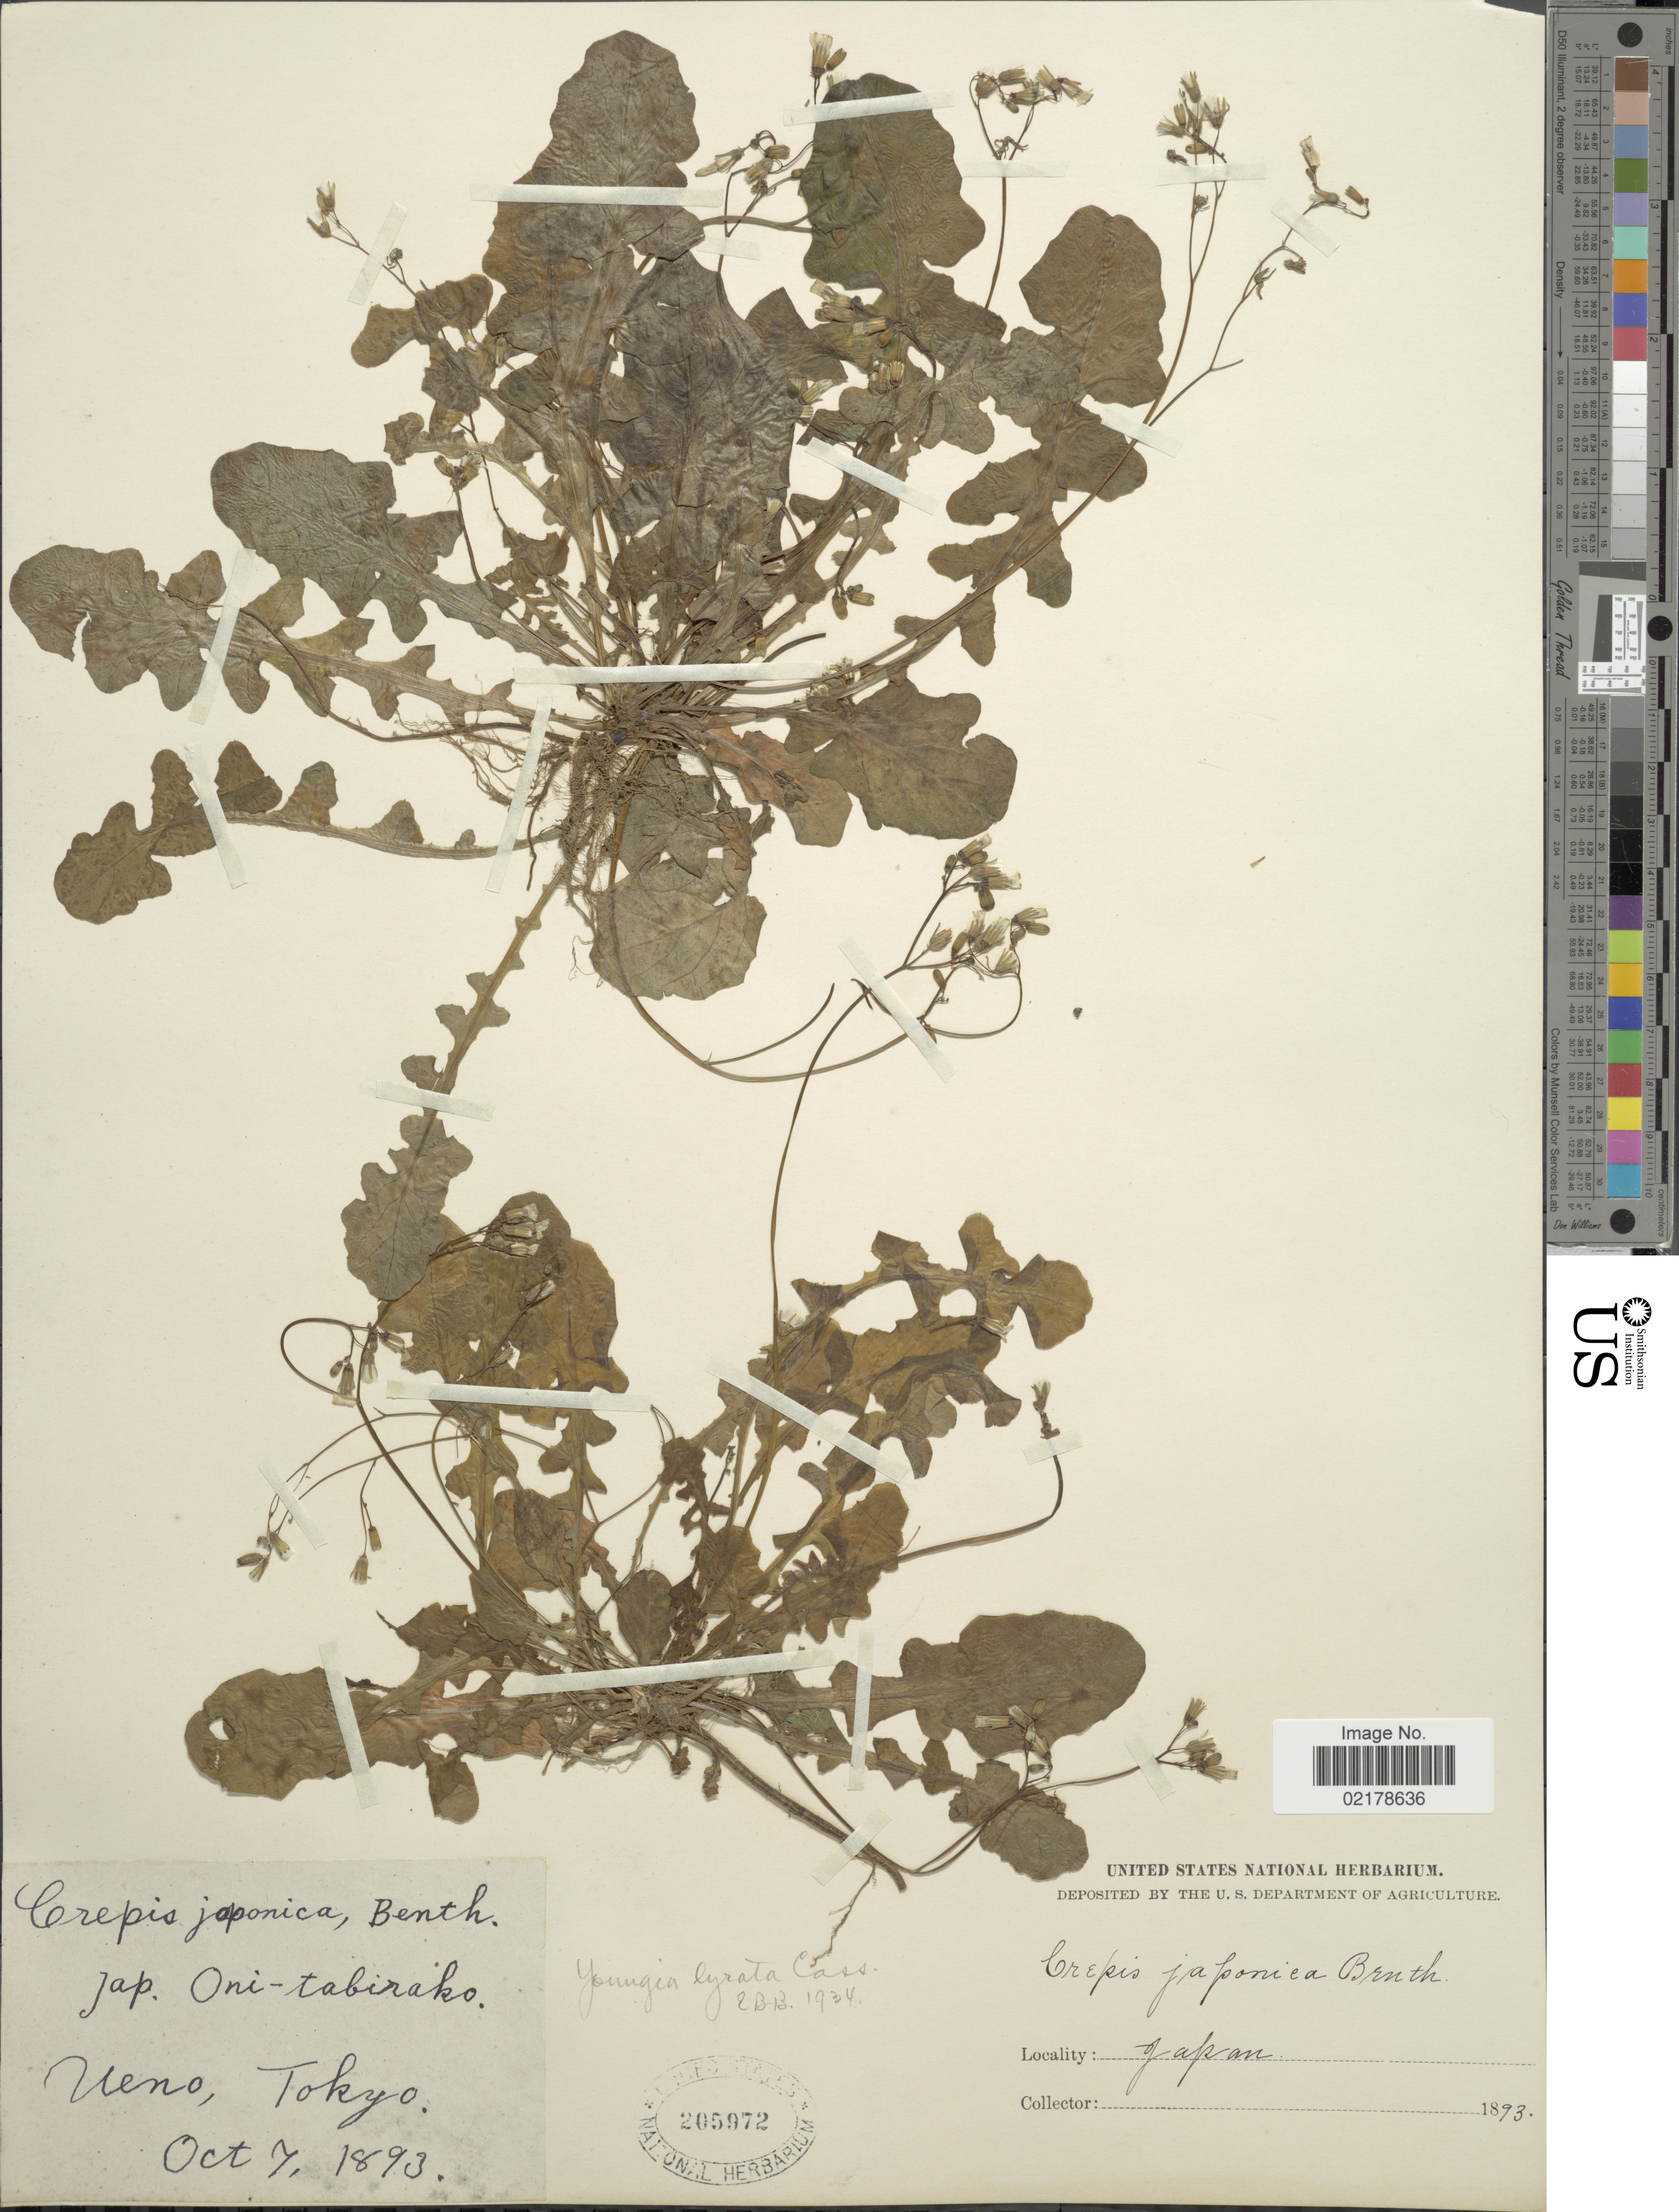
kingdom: Plantae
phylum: Tracheophyta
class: Magnoliopsida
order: Asterales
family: Asteraceae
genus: Youngia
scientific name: Youngia japonica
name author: (L.) DC.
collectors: U.S. National Herbarium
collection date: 1893-10-07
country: Japan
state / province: Tokyo, Federal City of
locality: Ueno, Tokyo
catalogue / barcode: US 205972